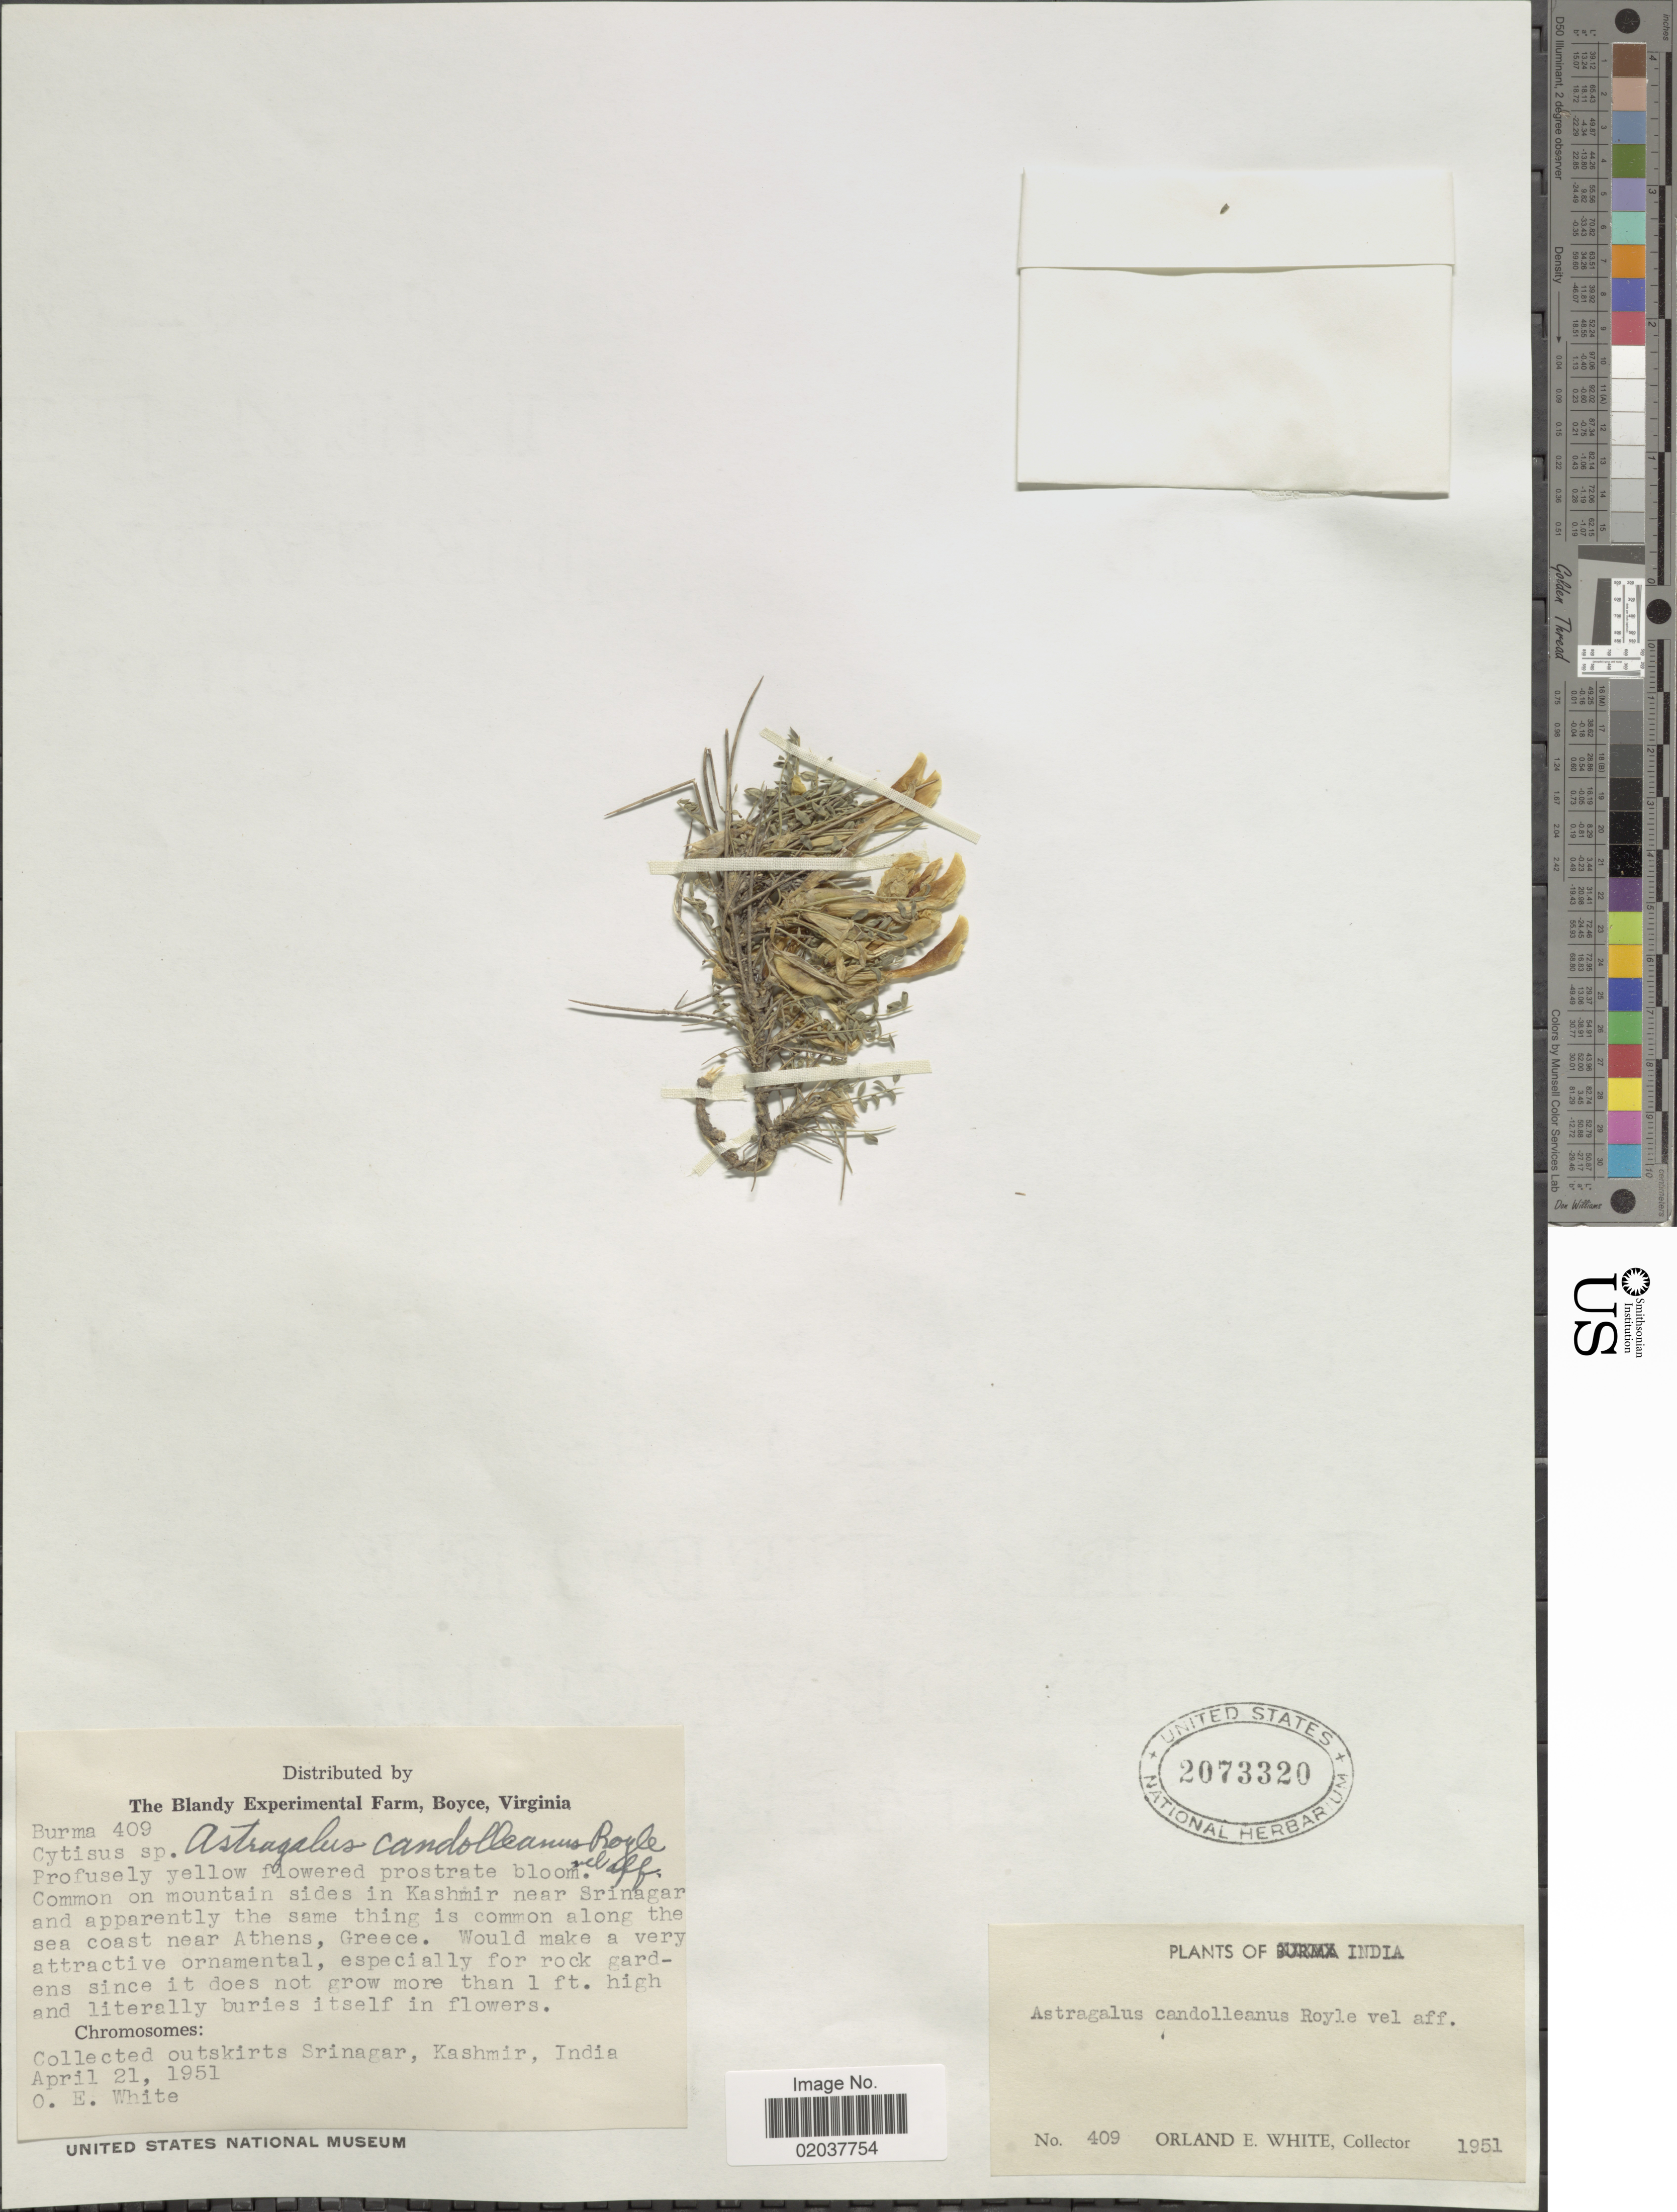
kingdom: Plantae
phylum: Tracheophyta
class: Magnoliopsida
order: Fabales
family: Fabaceae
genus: Astragalus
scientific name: Astragalus candolleanus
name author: Royle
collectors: O. E. White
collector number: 409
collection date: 1951-04-21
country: India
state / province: Jammu and Kashmir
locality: Outskirts Srinagar, Kashmir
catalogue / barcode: US 2073320